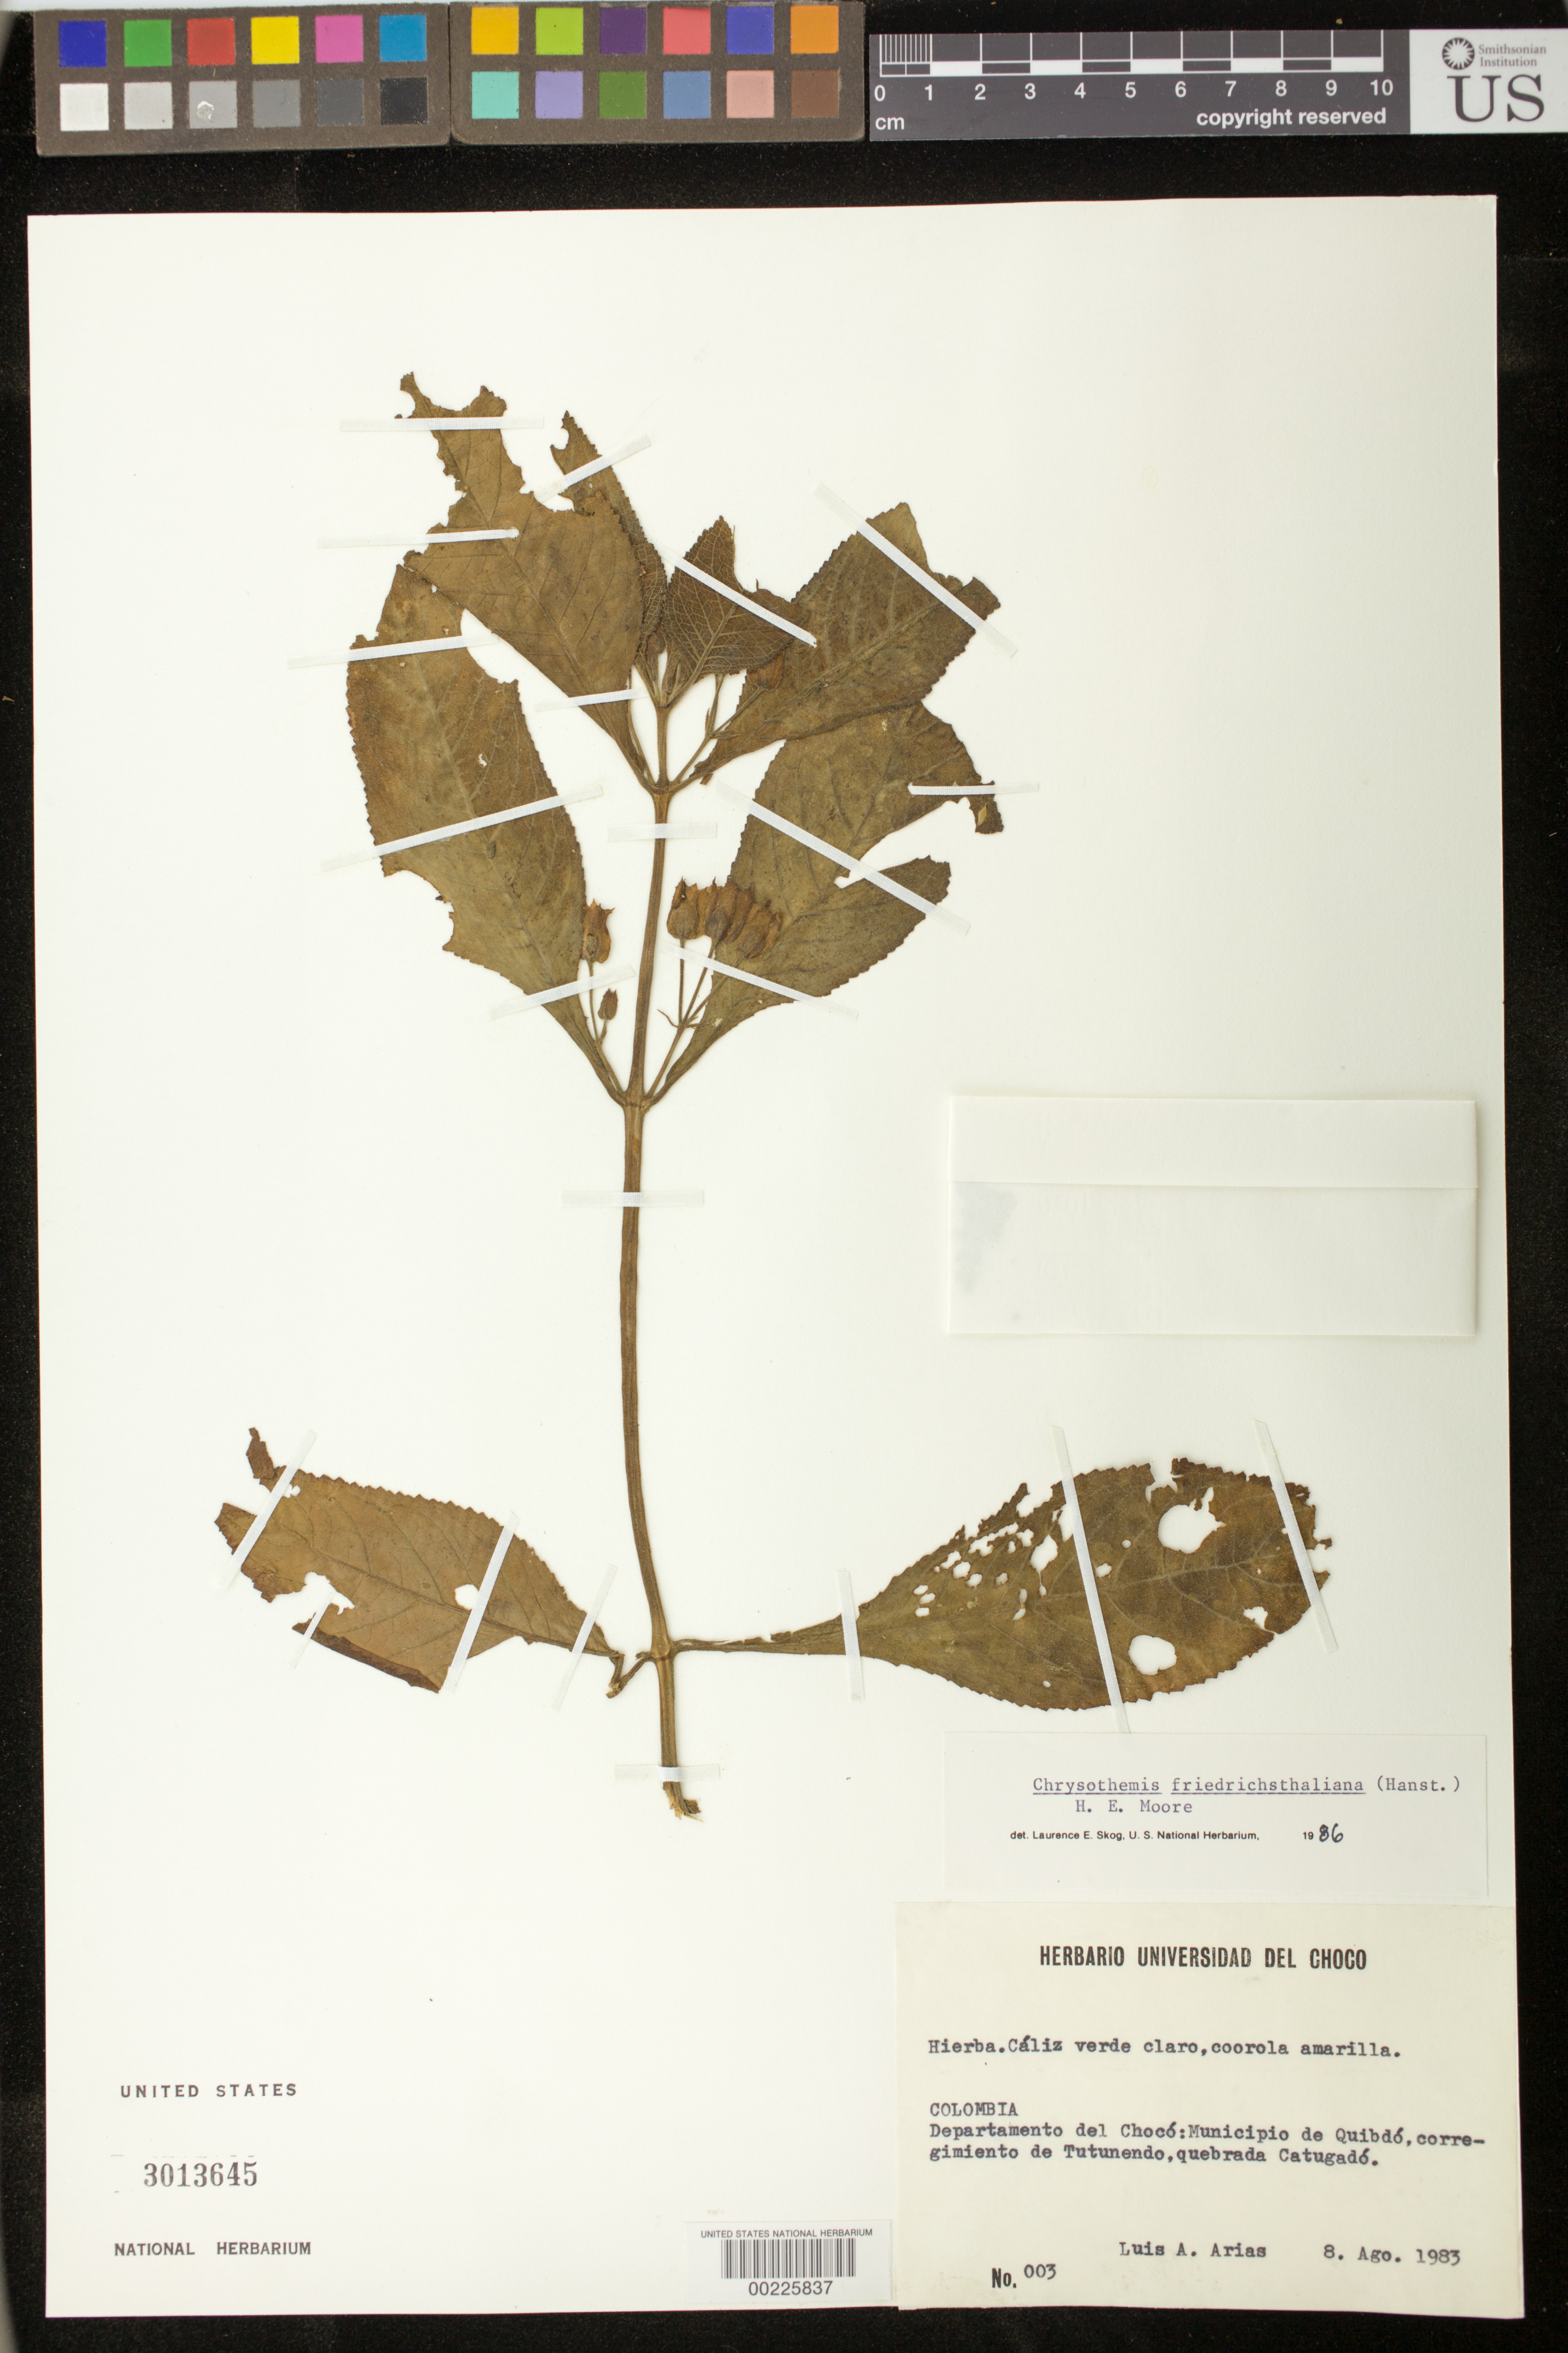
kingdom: Plantae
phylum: Tracheophyta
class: Magnoliopsida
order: Lamiales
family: Gesneriaceae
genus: Chrysothemis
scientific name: Chrysothemis friedrichsthaliana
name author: (Hanst.) H.E. Moore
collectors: L. Arias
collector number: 3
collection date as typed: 08 Aug 1983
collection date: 1983-08-08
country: Colombia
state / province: Chocó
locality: Mun. of Quibdo, corregimiento de Tutunendo, Quebrada Catugado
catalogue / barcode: US 3013645